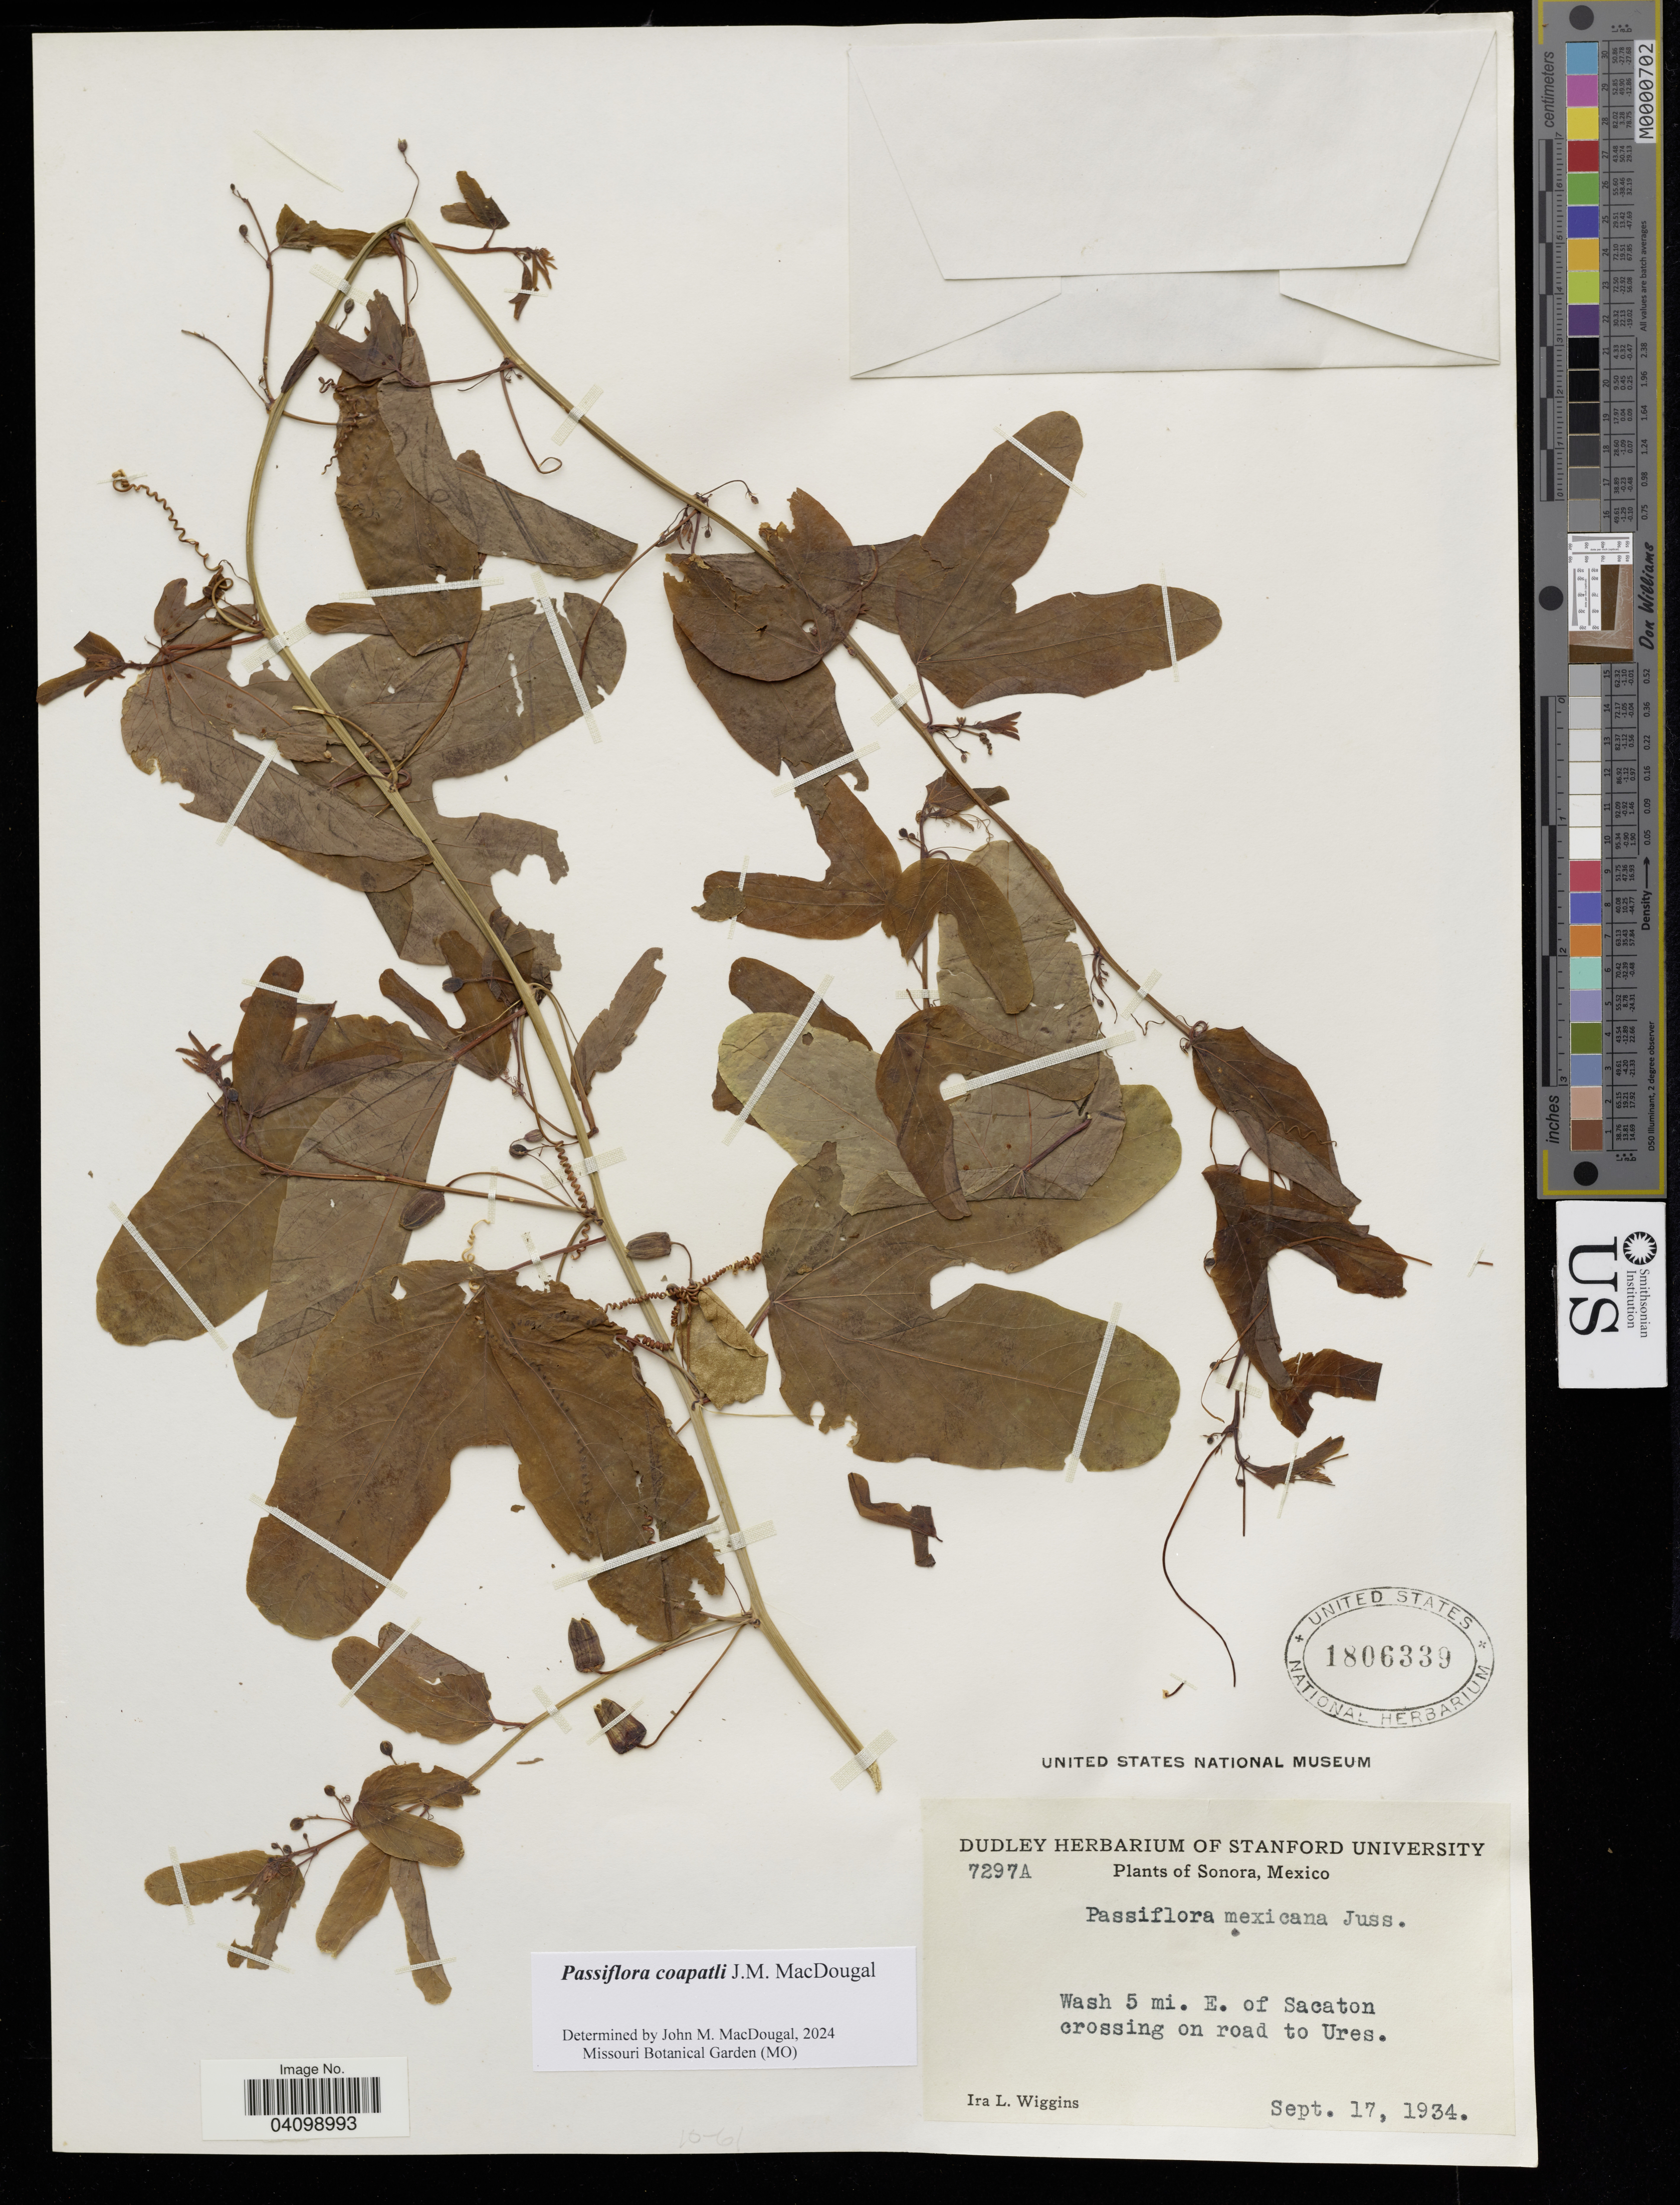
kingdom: Plantae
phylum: Tracheophyta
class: Magnoliopsida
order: Malpighiales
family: Passifloraceae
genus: Passiflora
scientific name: Passiflora mexicana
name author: Juss.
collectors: I. L. Wiggins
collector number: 7297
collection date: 1934-09-17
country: Mexico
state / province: Sonora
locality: Wash 5 mi. E. of Sacaton crossing on road to Ures.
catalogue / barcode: US 1806339